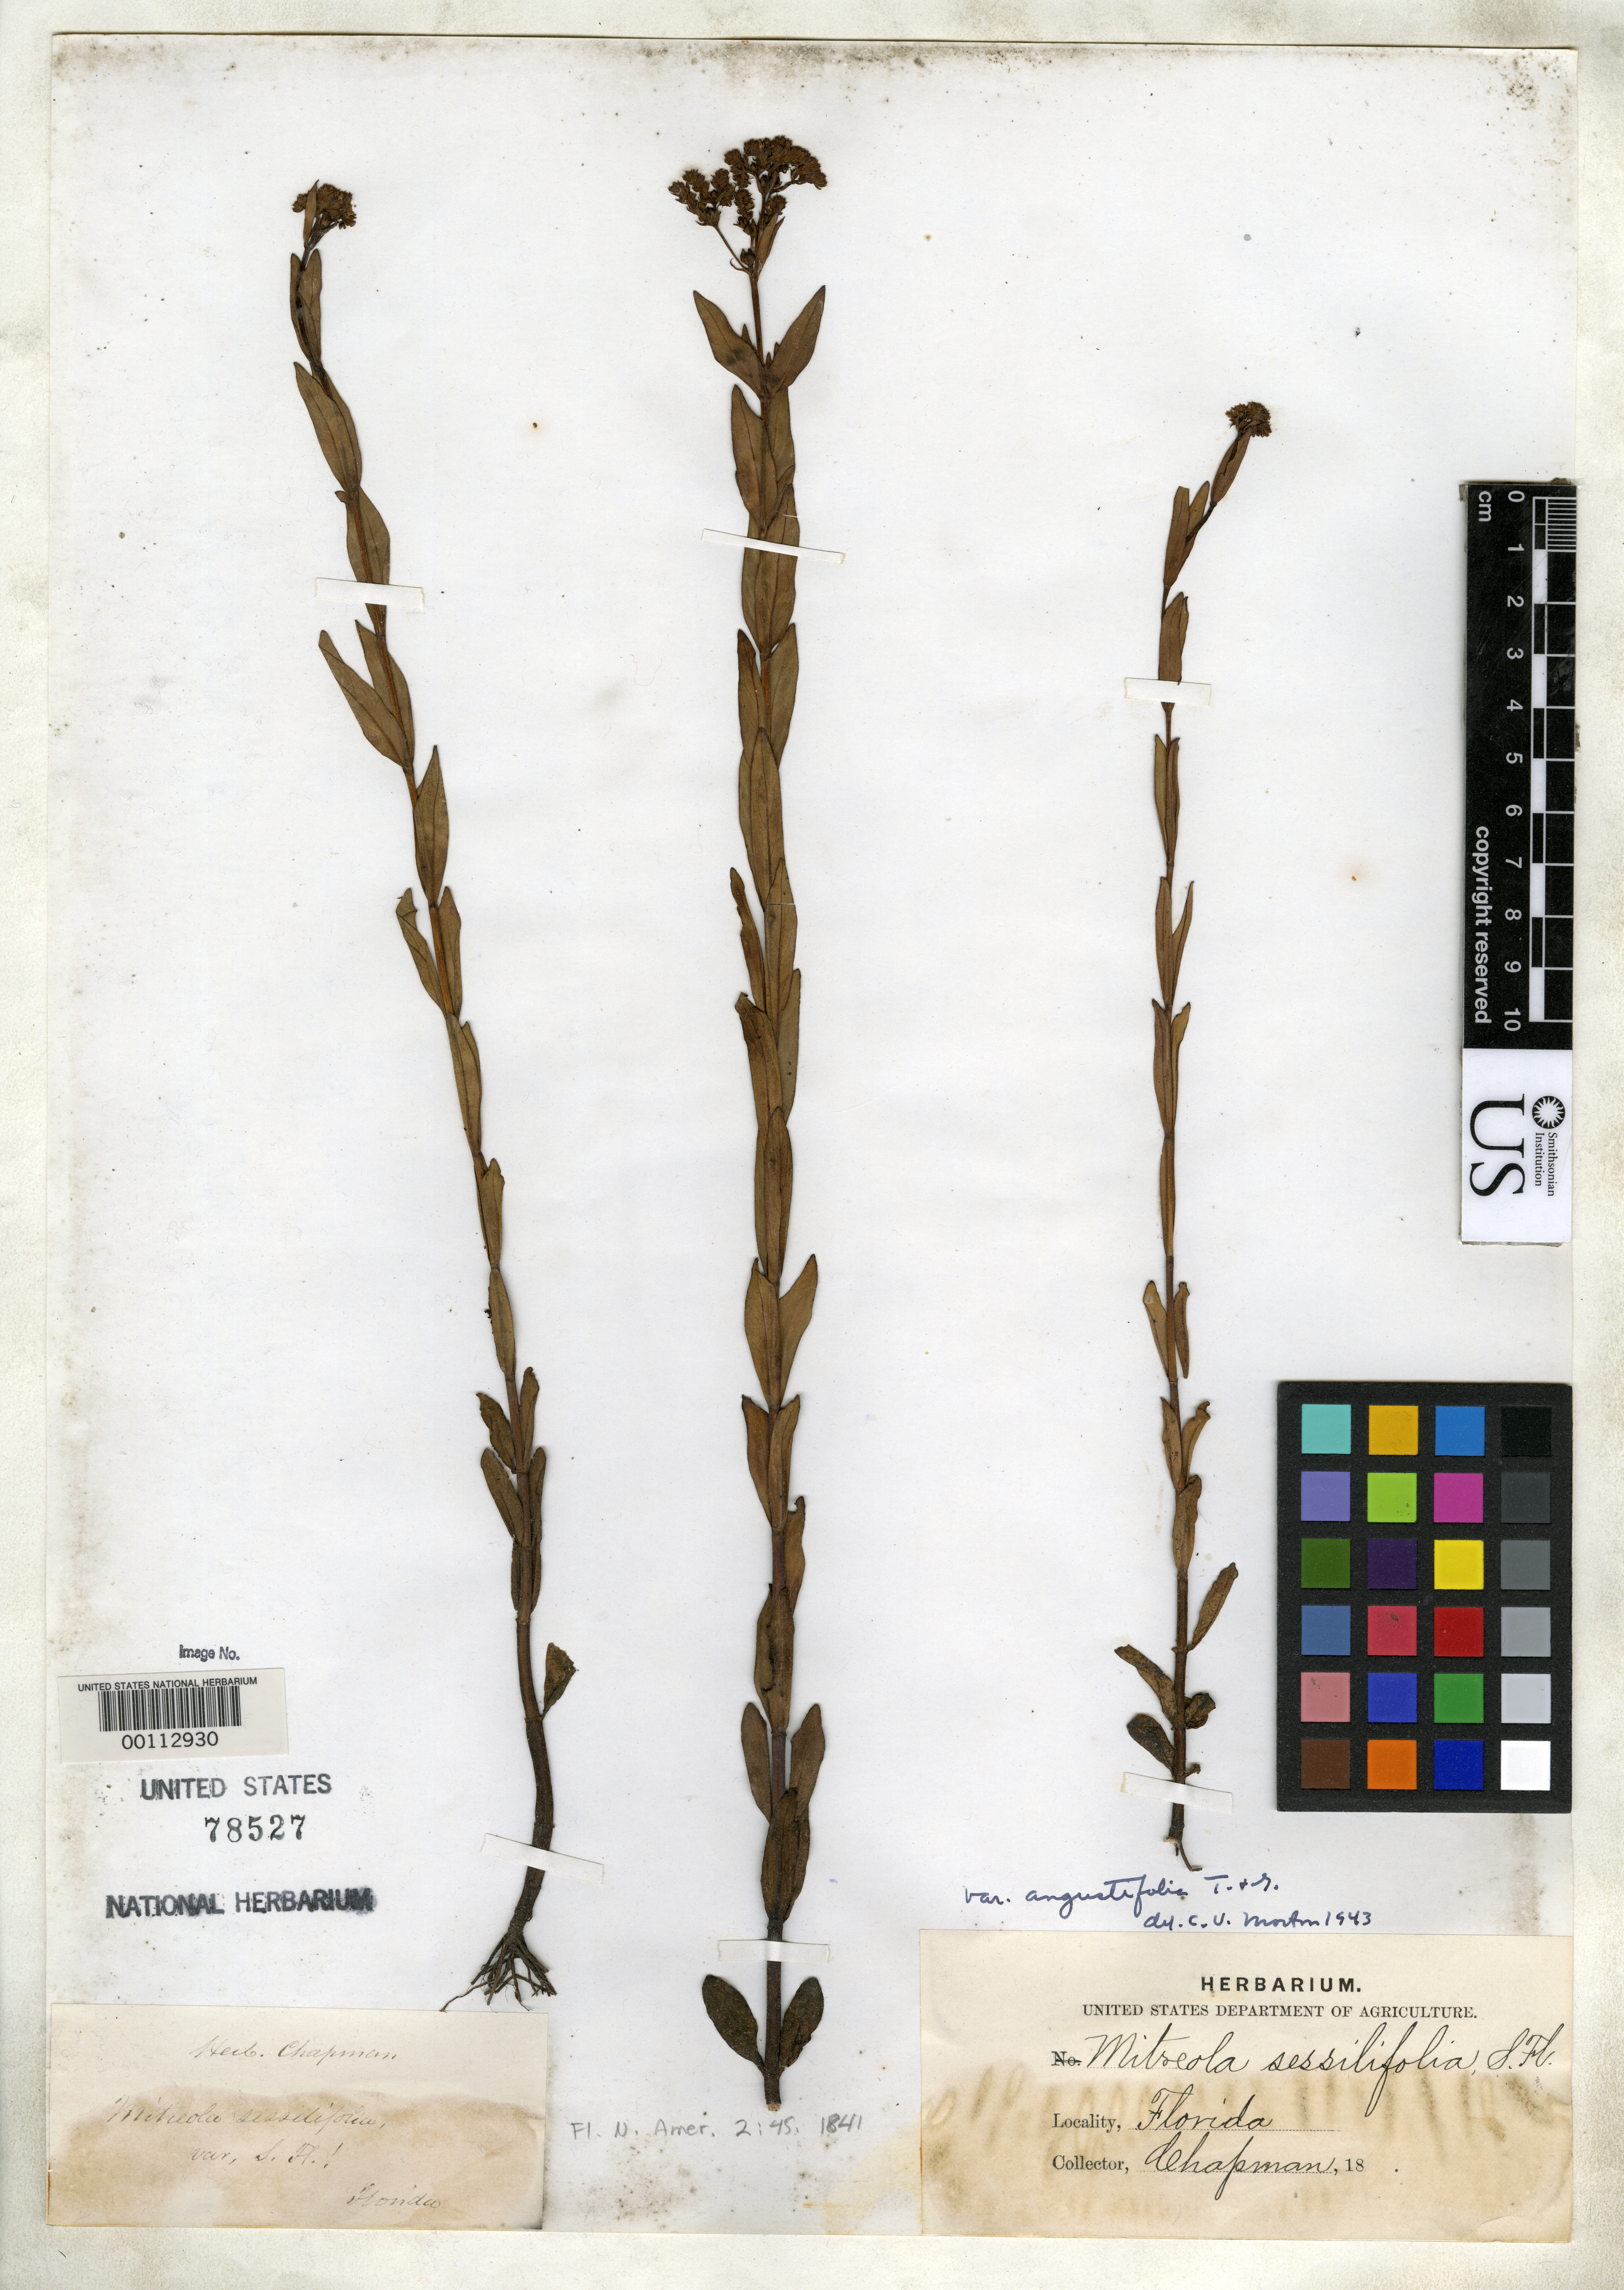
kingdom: Plantae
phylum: Tracheophyta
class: Magnoliopsida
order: Gentianales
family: Loganiaceae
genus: Mitreola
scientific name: Mitreola sessilifolia var. angustifolia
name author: Torr. & A. Gray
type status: Isotype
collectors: A. W. Chapman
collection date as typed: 18--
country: United States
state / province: Florida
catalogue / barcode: US 78527